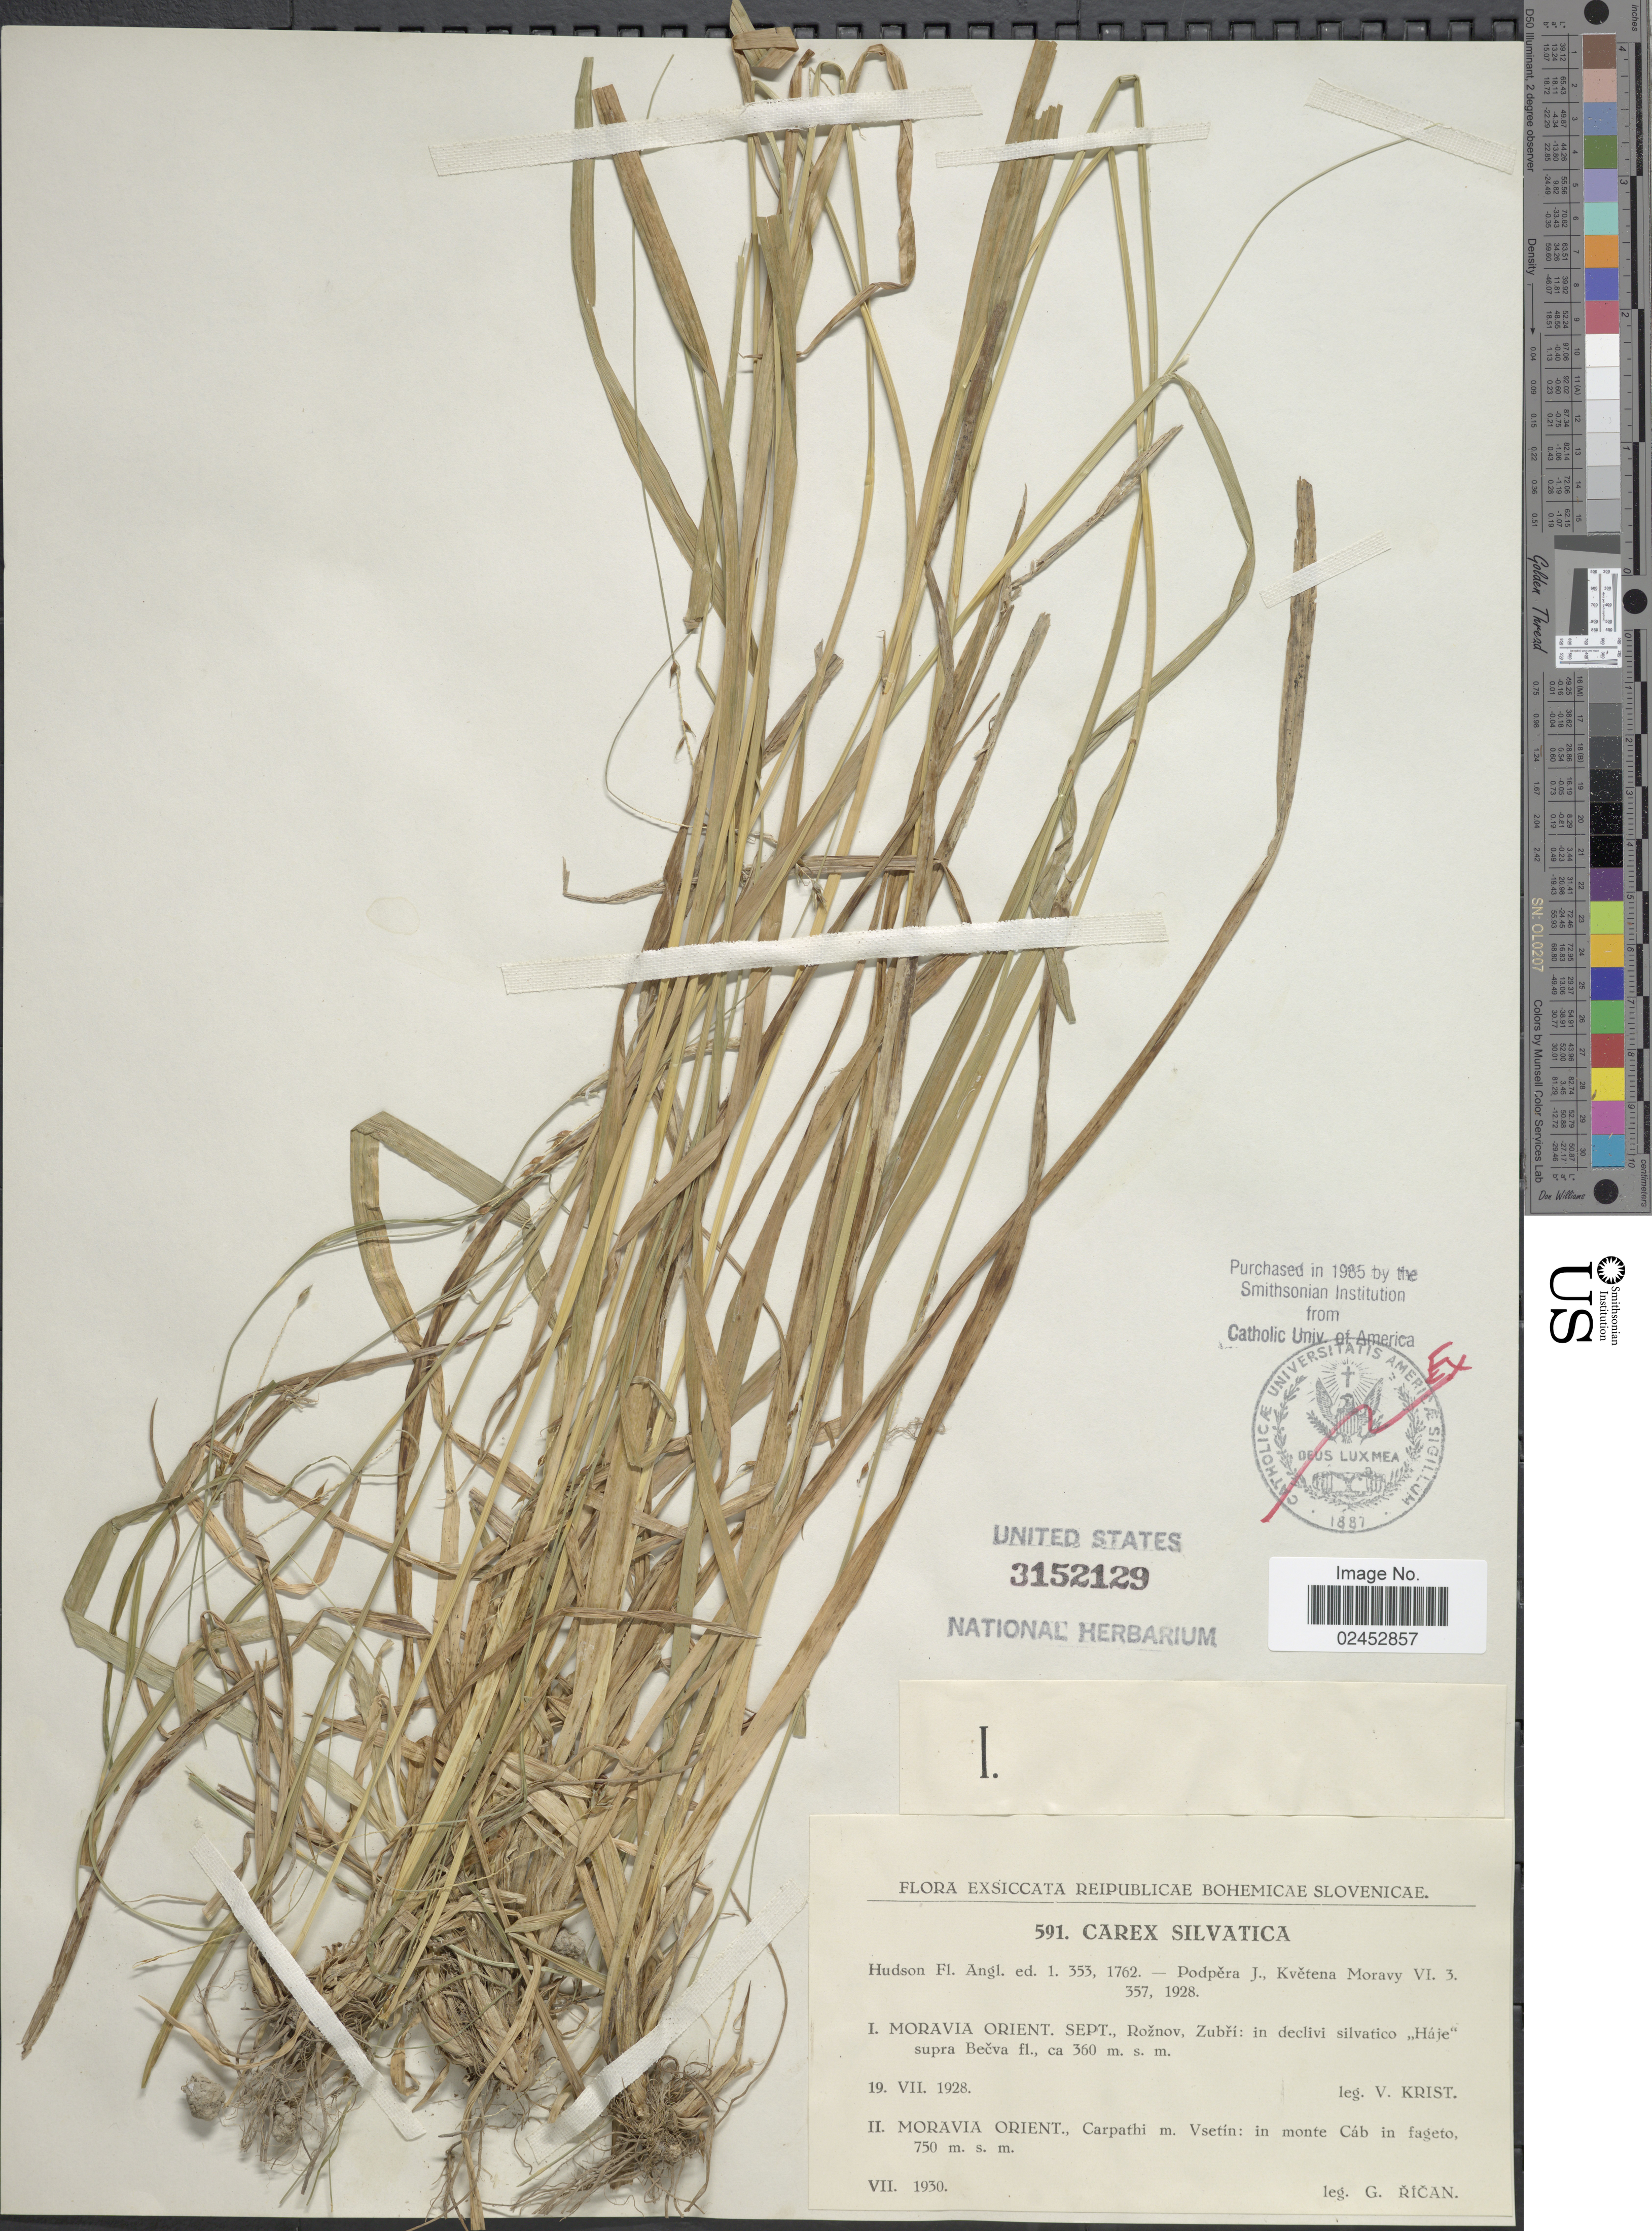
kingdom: Plantae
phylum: Tracheophyta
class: Liliopsida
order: Poales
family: Cyperaceae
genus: Carex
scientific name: Carex sylvatica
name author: Huds.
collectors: V. Krist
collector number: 591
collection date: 1928-07-19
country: Czechia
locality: Reipublicae Bohemicae Slovenicae, Moravia orient. sept., Roznov, Zubri: in declivi silvatico "Haje"supre Becva.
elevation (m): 360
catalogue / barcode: US 3152129